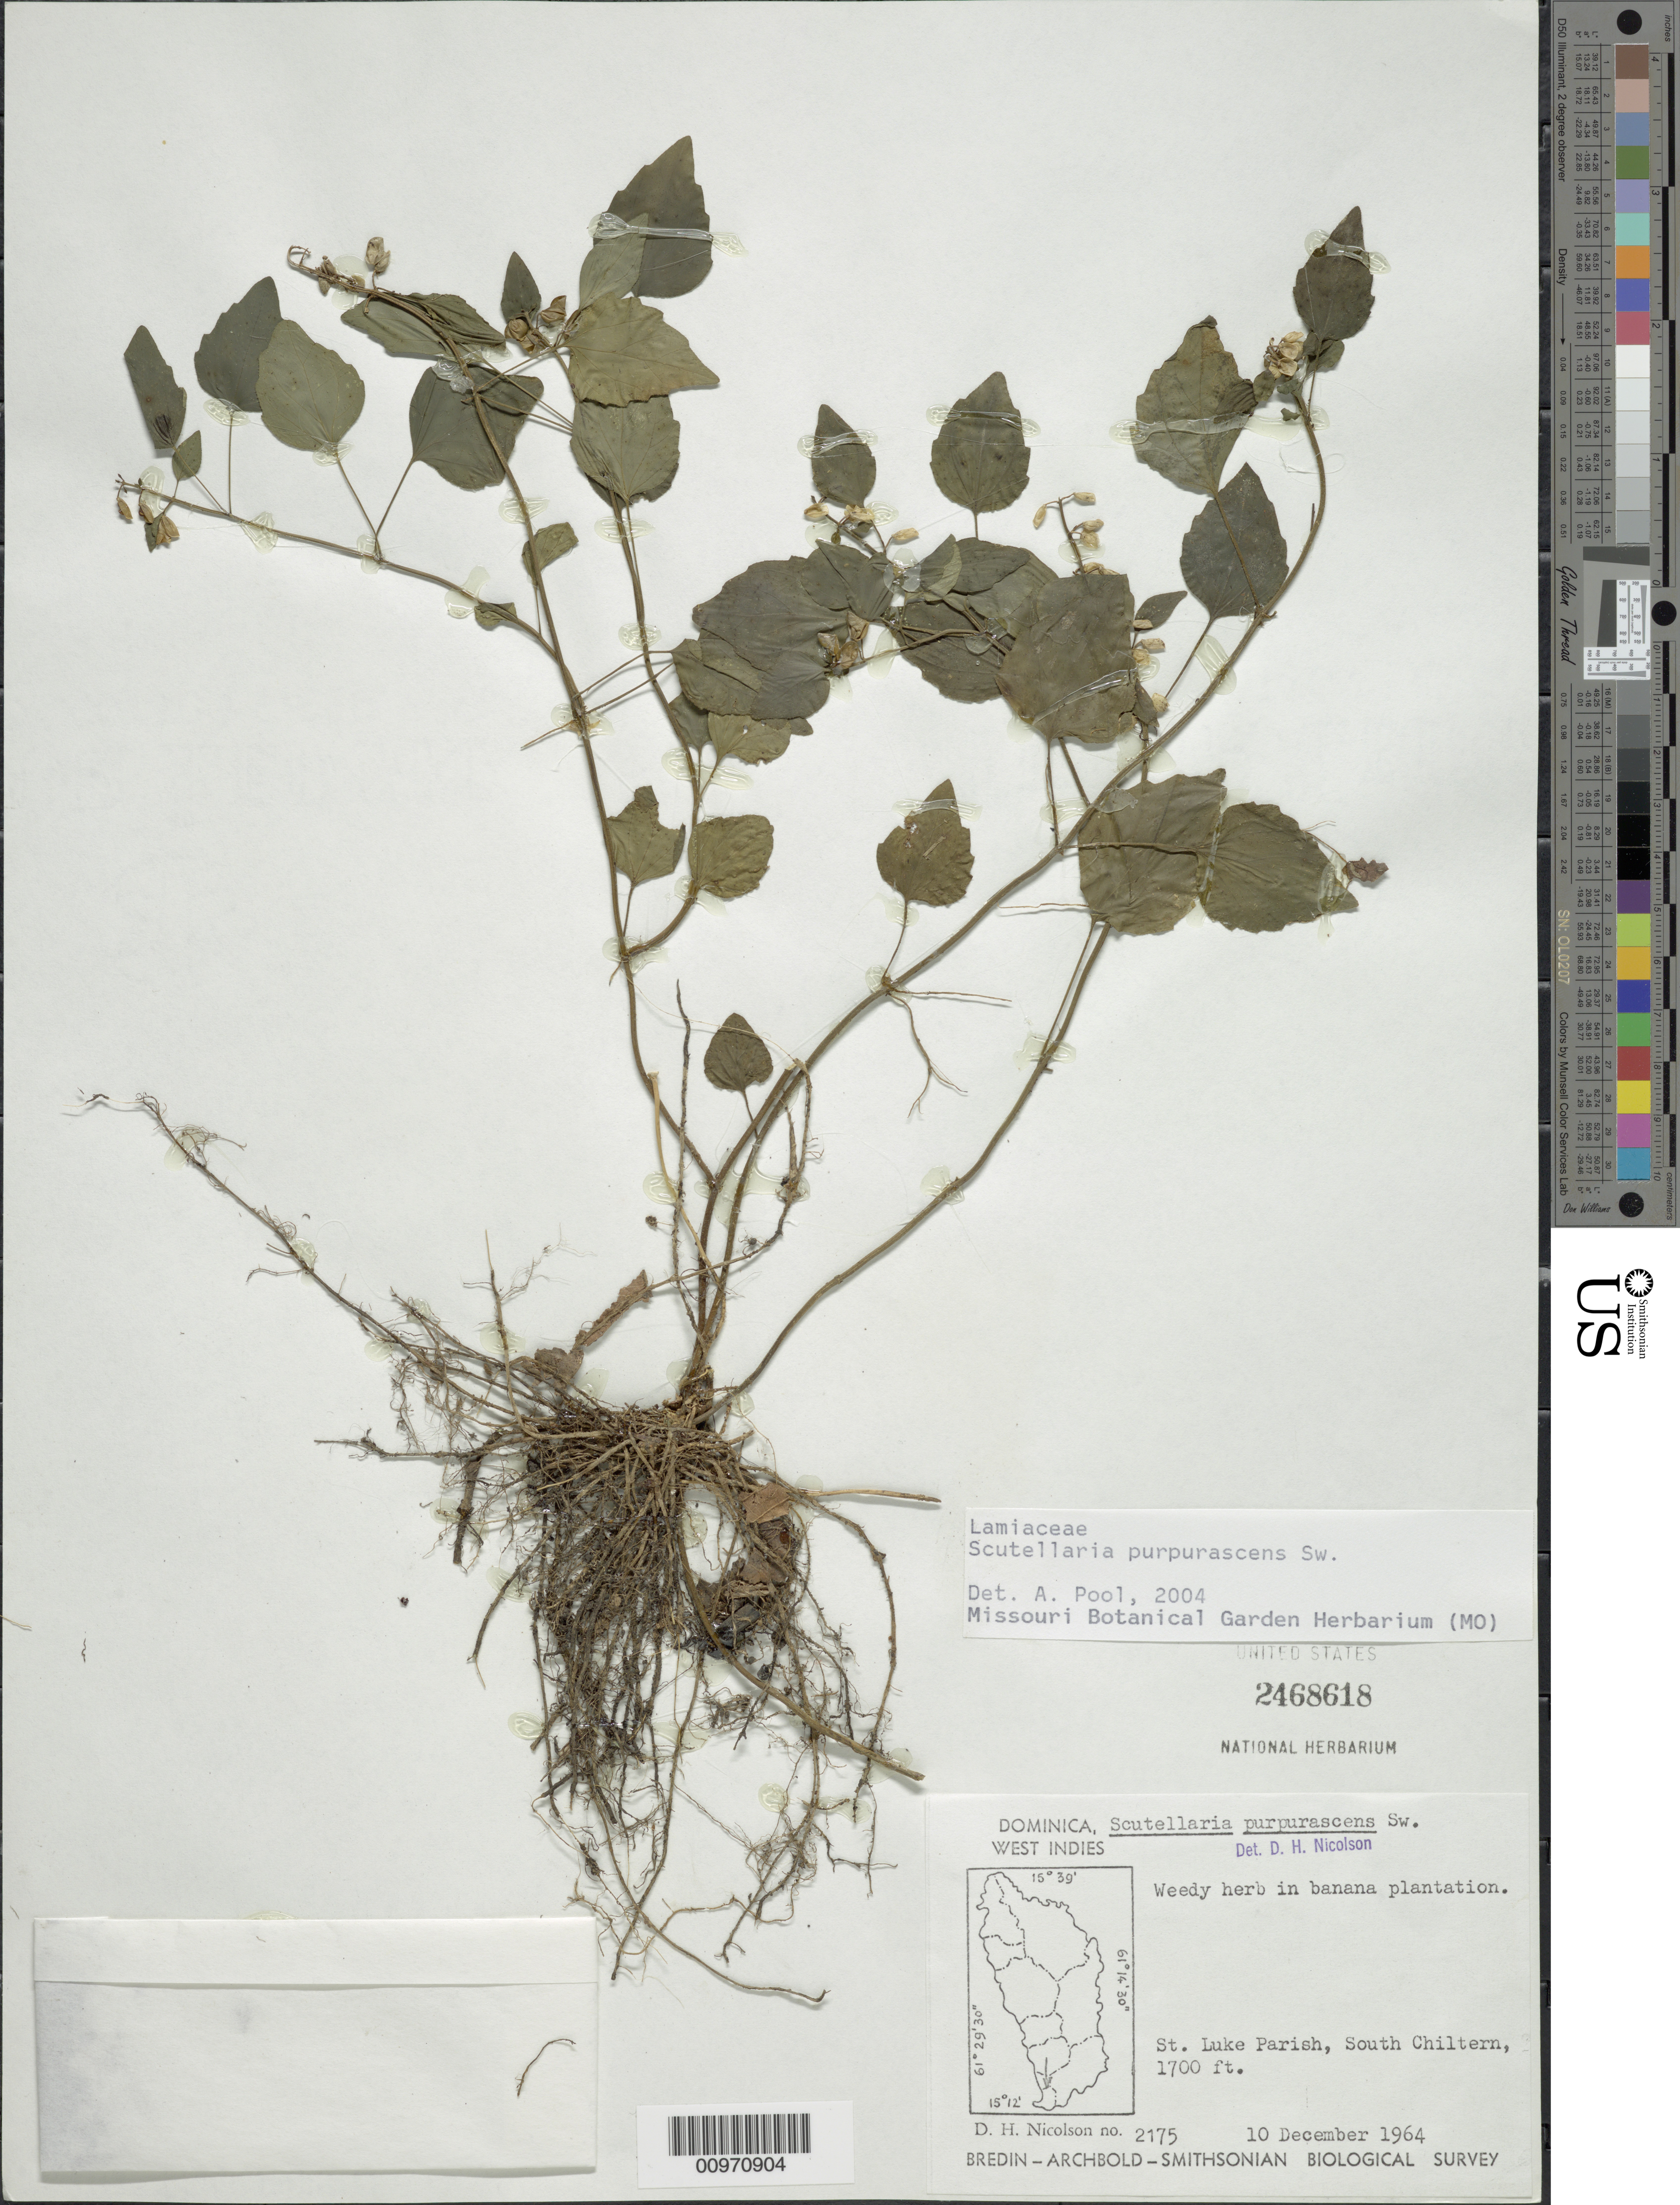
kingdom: Plantae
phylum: Tracheophyta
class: Magnoliopsida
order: Lamiales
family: Lamiaceae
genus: Scutellaria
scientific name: Scutellaria purpurascens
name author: Sw.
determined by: Pool, A., (MO), Missouri Botanical Garden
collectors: D. H. Nicolson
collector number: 2175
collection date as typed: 10 Dec 1964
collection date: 1964-12-10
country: Dominica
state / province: St. Luke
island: Dominica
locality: South Chiltern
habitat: In banana plantation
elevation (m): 518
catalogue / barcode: US 2468618